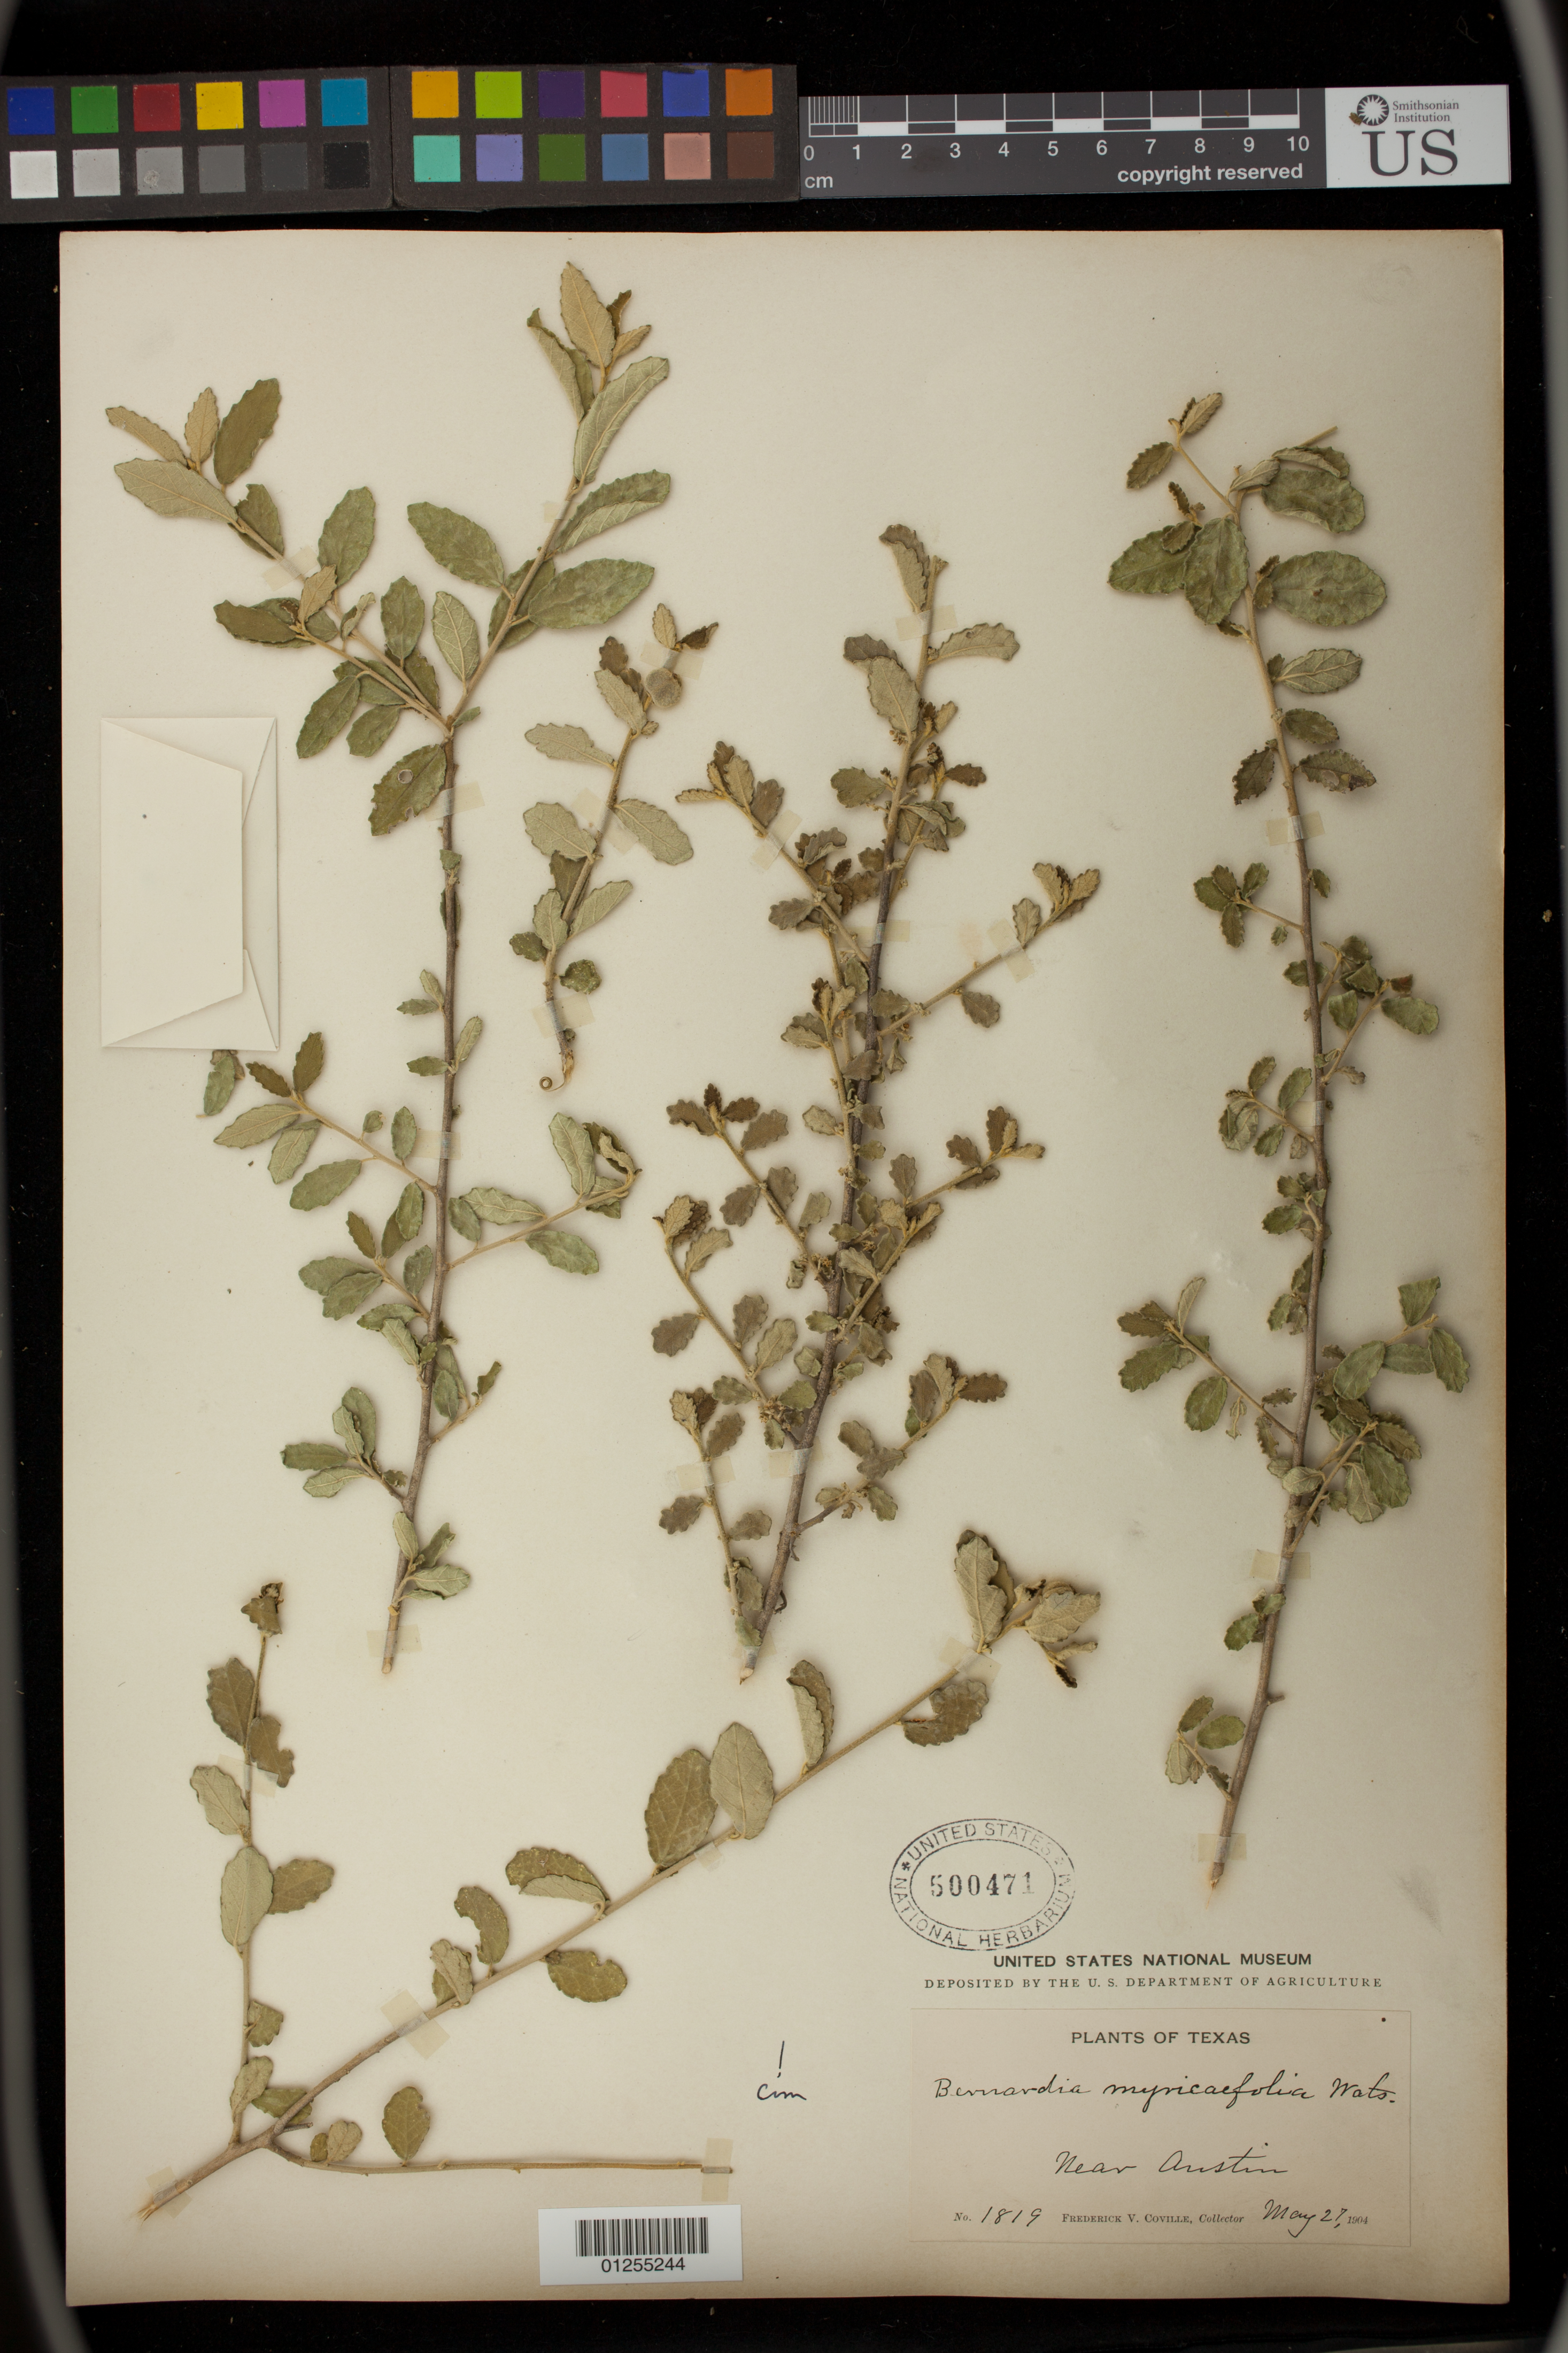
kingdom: Plantae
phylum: Tracheophyta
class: Magnoliopsida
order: Malpighiales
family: Euphorbiaceae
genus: Bernardia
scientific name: Bernardia myricifolia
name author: (Scheele) S. Watson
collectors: F. V. Coville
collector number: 1819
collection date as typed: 27 May 1904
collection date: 1904-05-27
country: United States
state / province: Texas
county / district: Travis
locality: Near austin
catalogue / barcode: US 500471